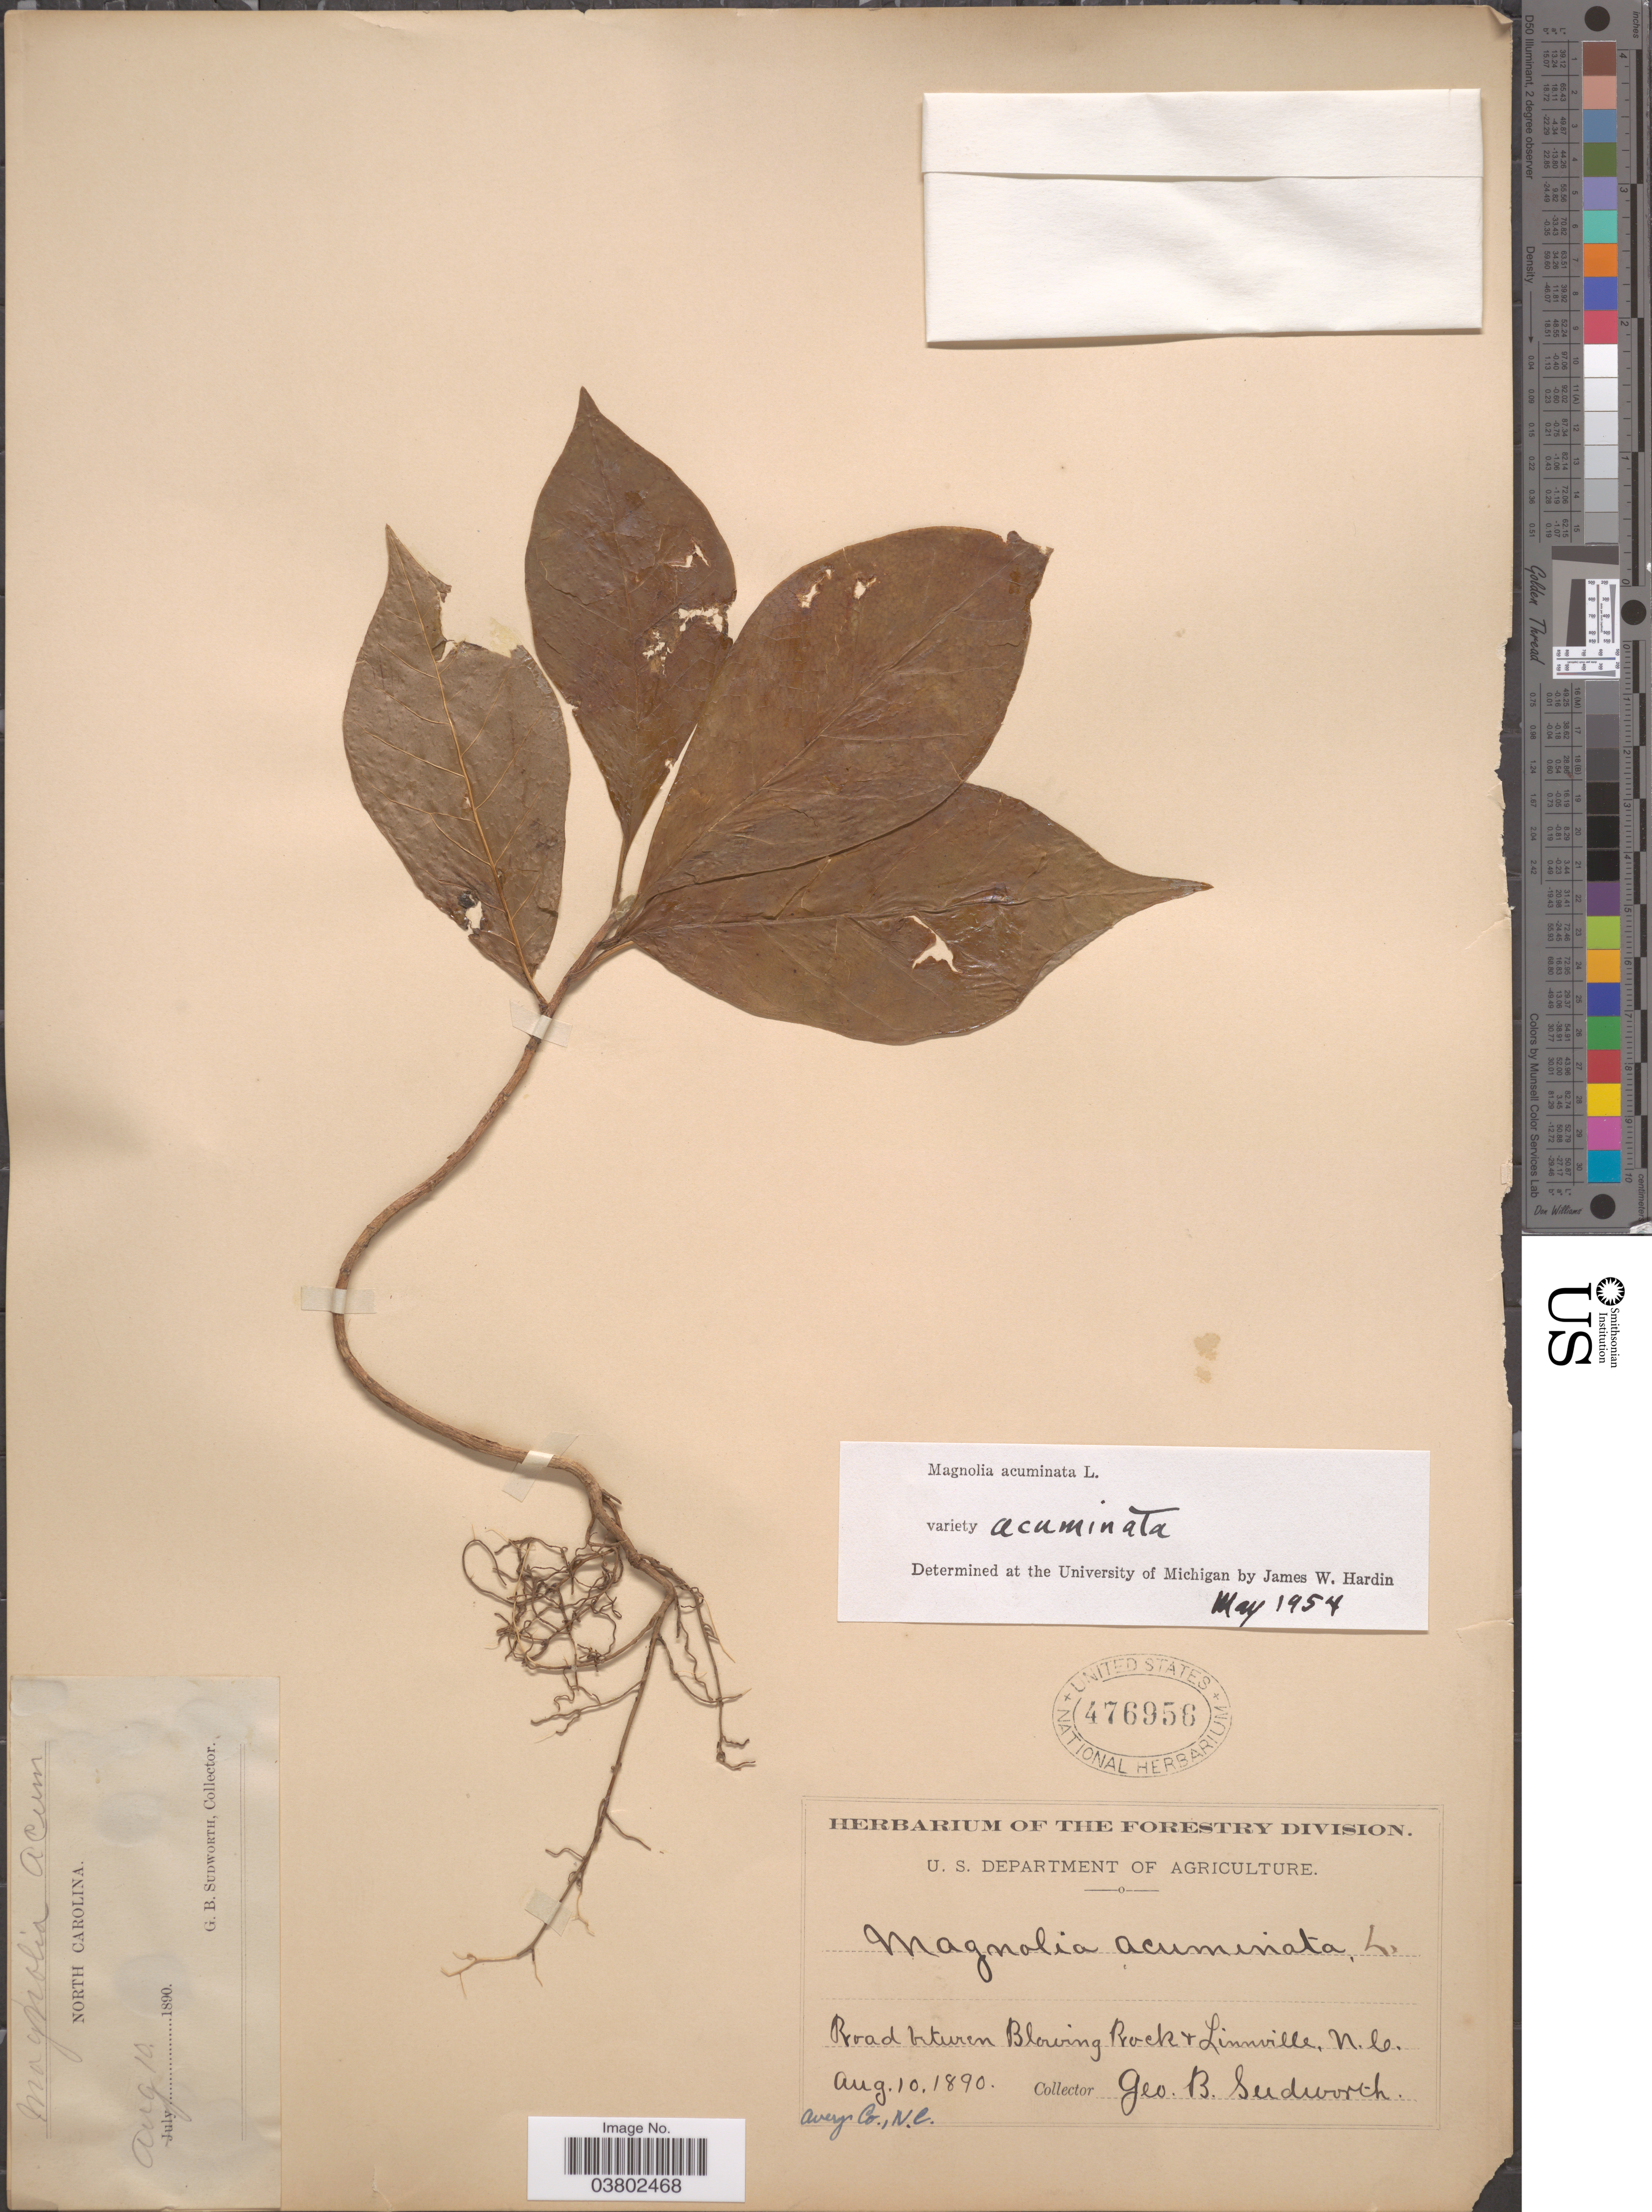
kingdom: Plantae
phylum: Tracheophyta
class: Magnoliopsida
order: Magnoliales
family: Magnoliaceae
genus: Magnolia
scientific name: Magnolia acuminata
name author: (L.) L.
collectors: G. B. Sudworth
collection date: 1890-08-10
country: United States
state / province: North Carolina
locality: Road between Blowing Rock + Linnville. Avery Co.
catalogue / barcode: US 476956